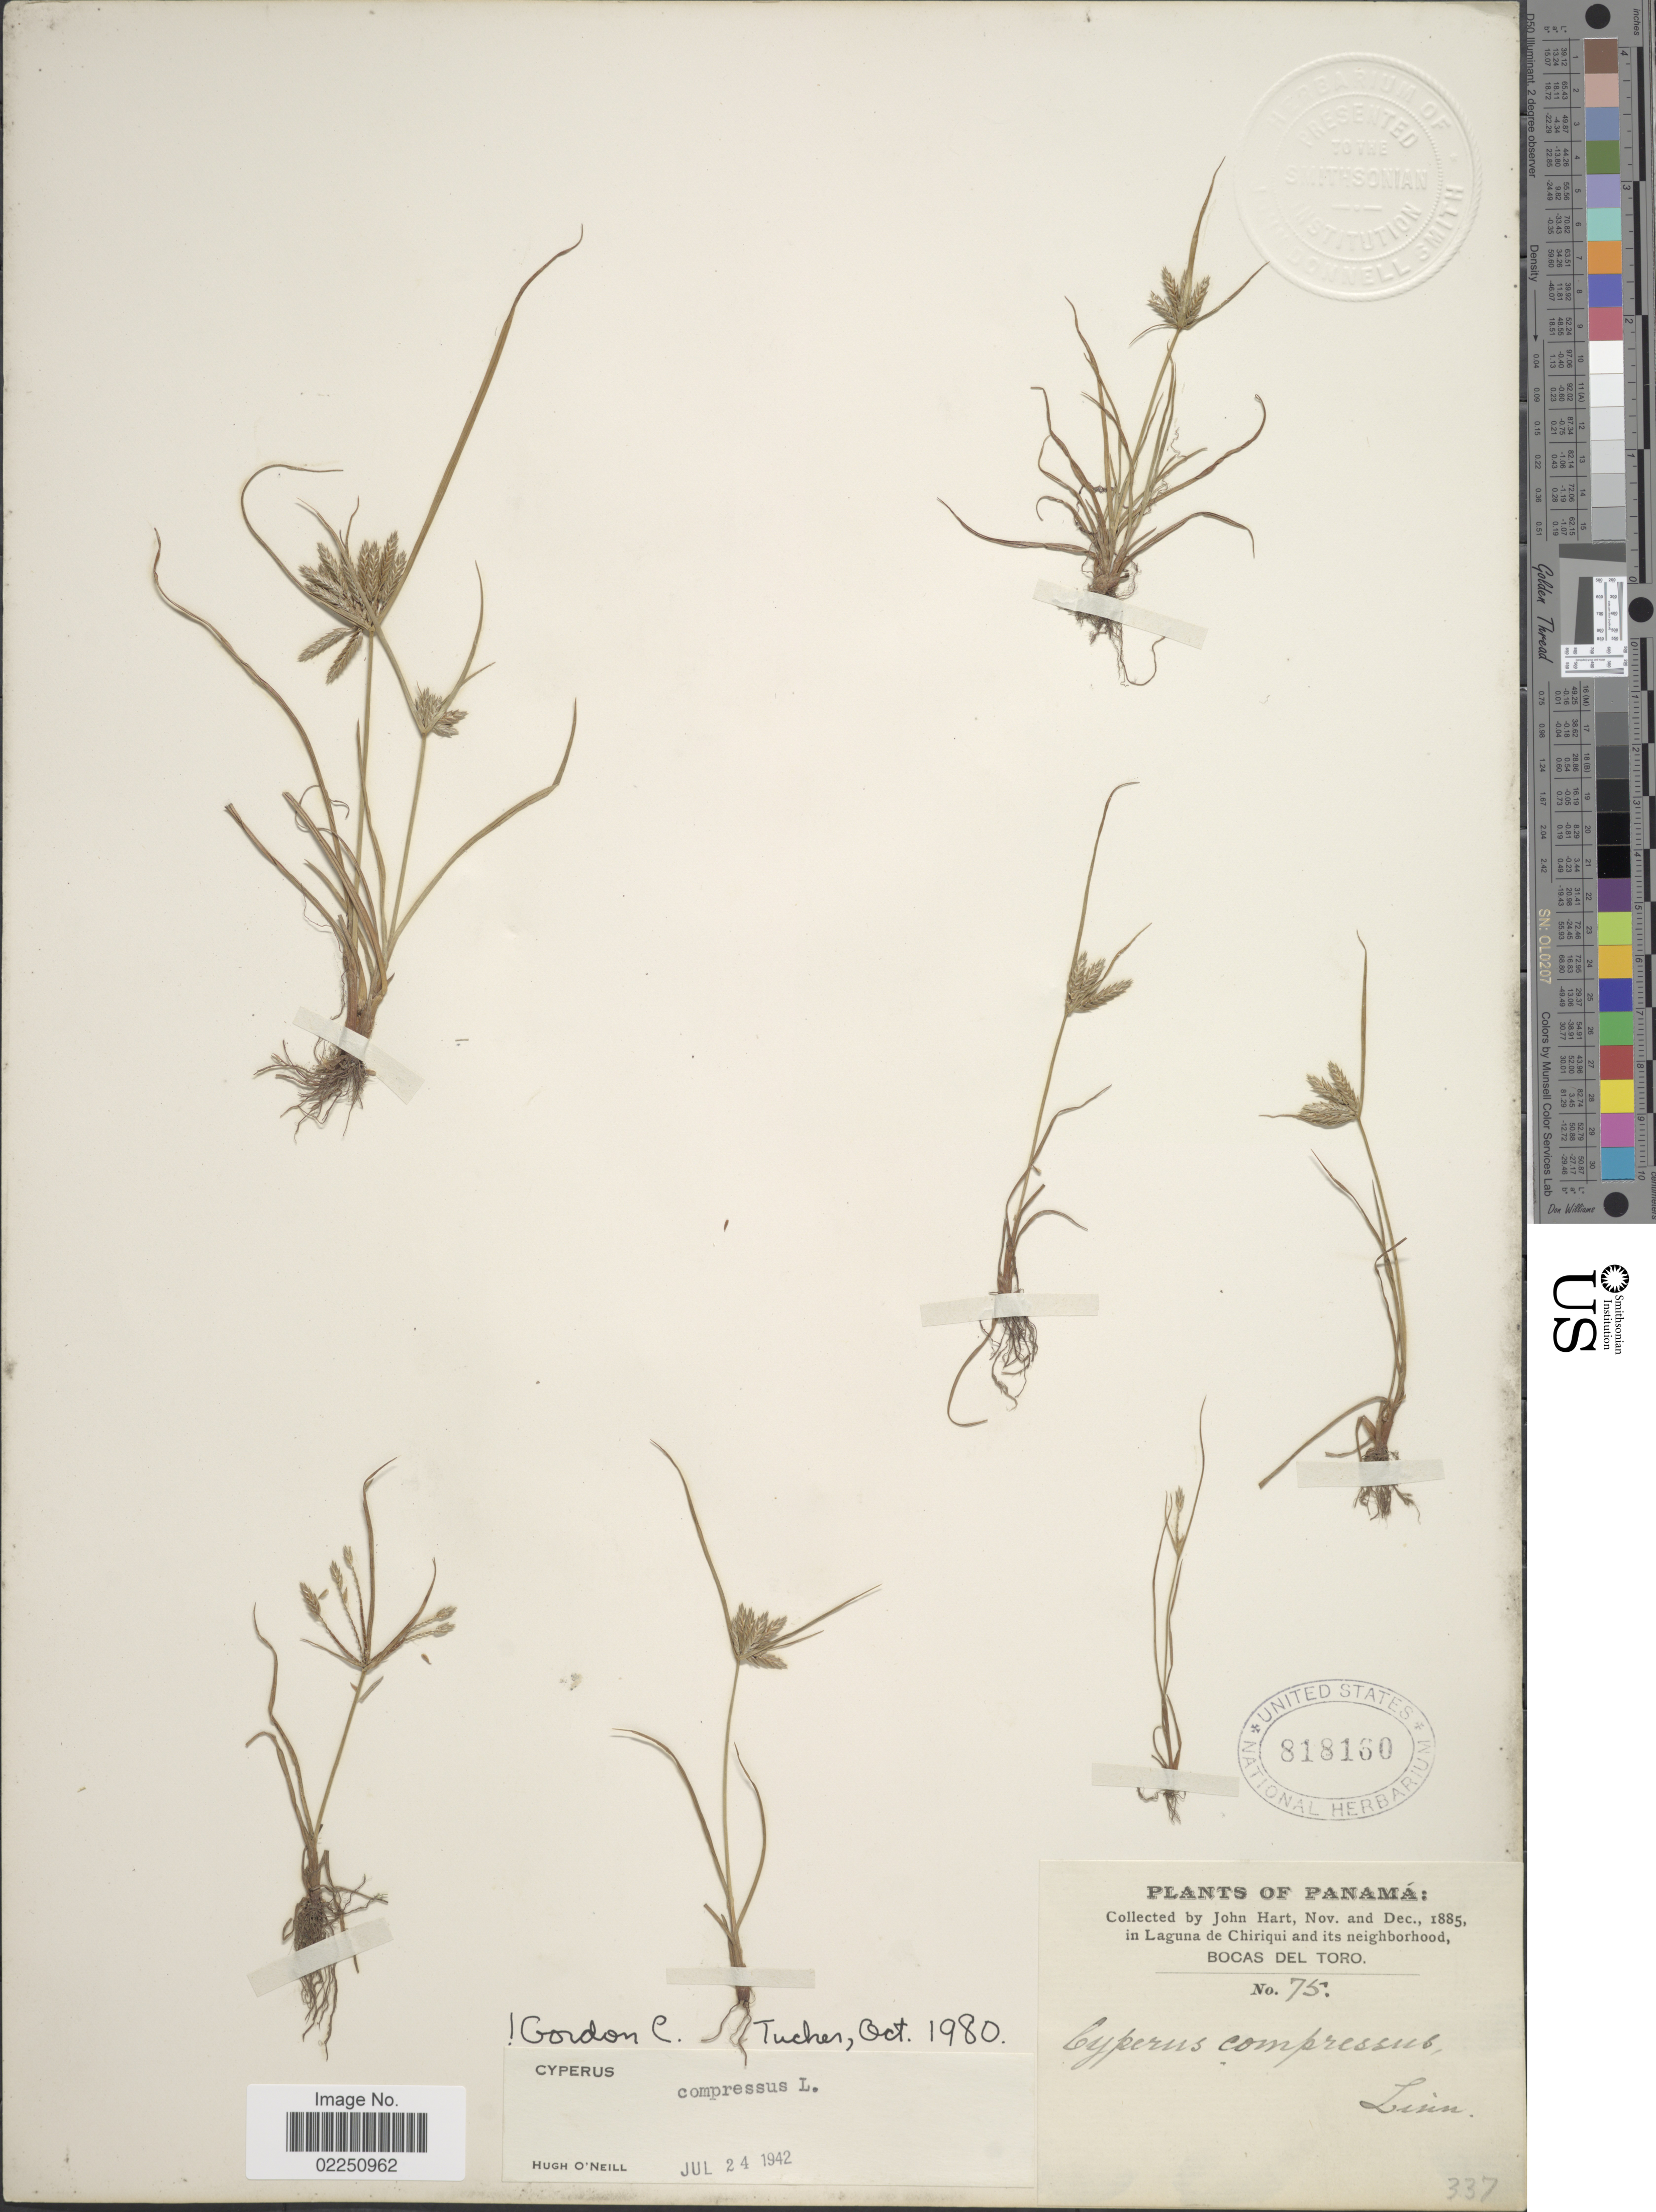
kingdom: Plantae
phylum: Tracheophyta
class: Liliopsida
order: Poales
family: Cyperaceae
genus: Cyperus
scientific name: Cyperus compressus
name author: L.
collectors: J. H. Hart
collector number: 75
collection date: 1885-11/1885-12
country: Panama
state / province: Bocas del Toro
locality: Laguna de Chiriqui and its neighborhood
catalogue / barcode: US 818160